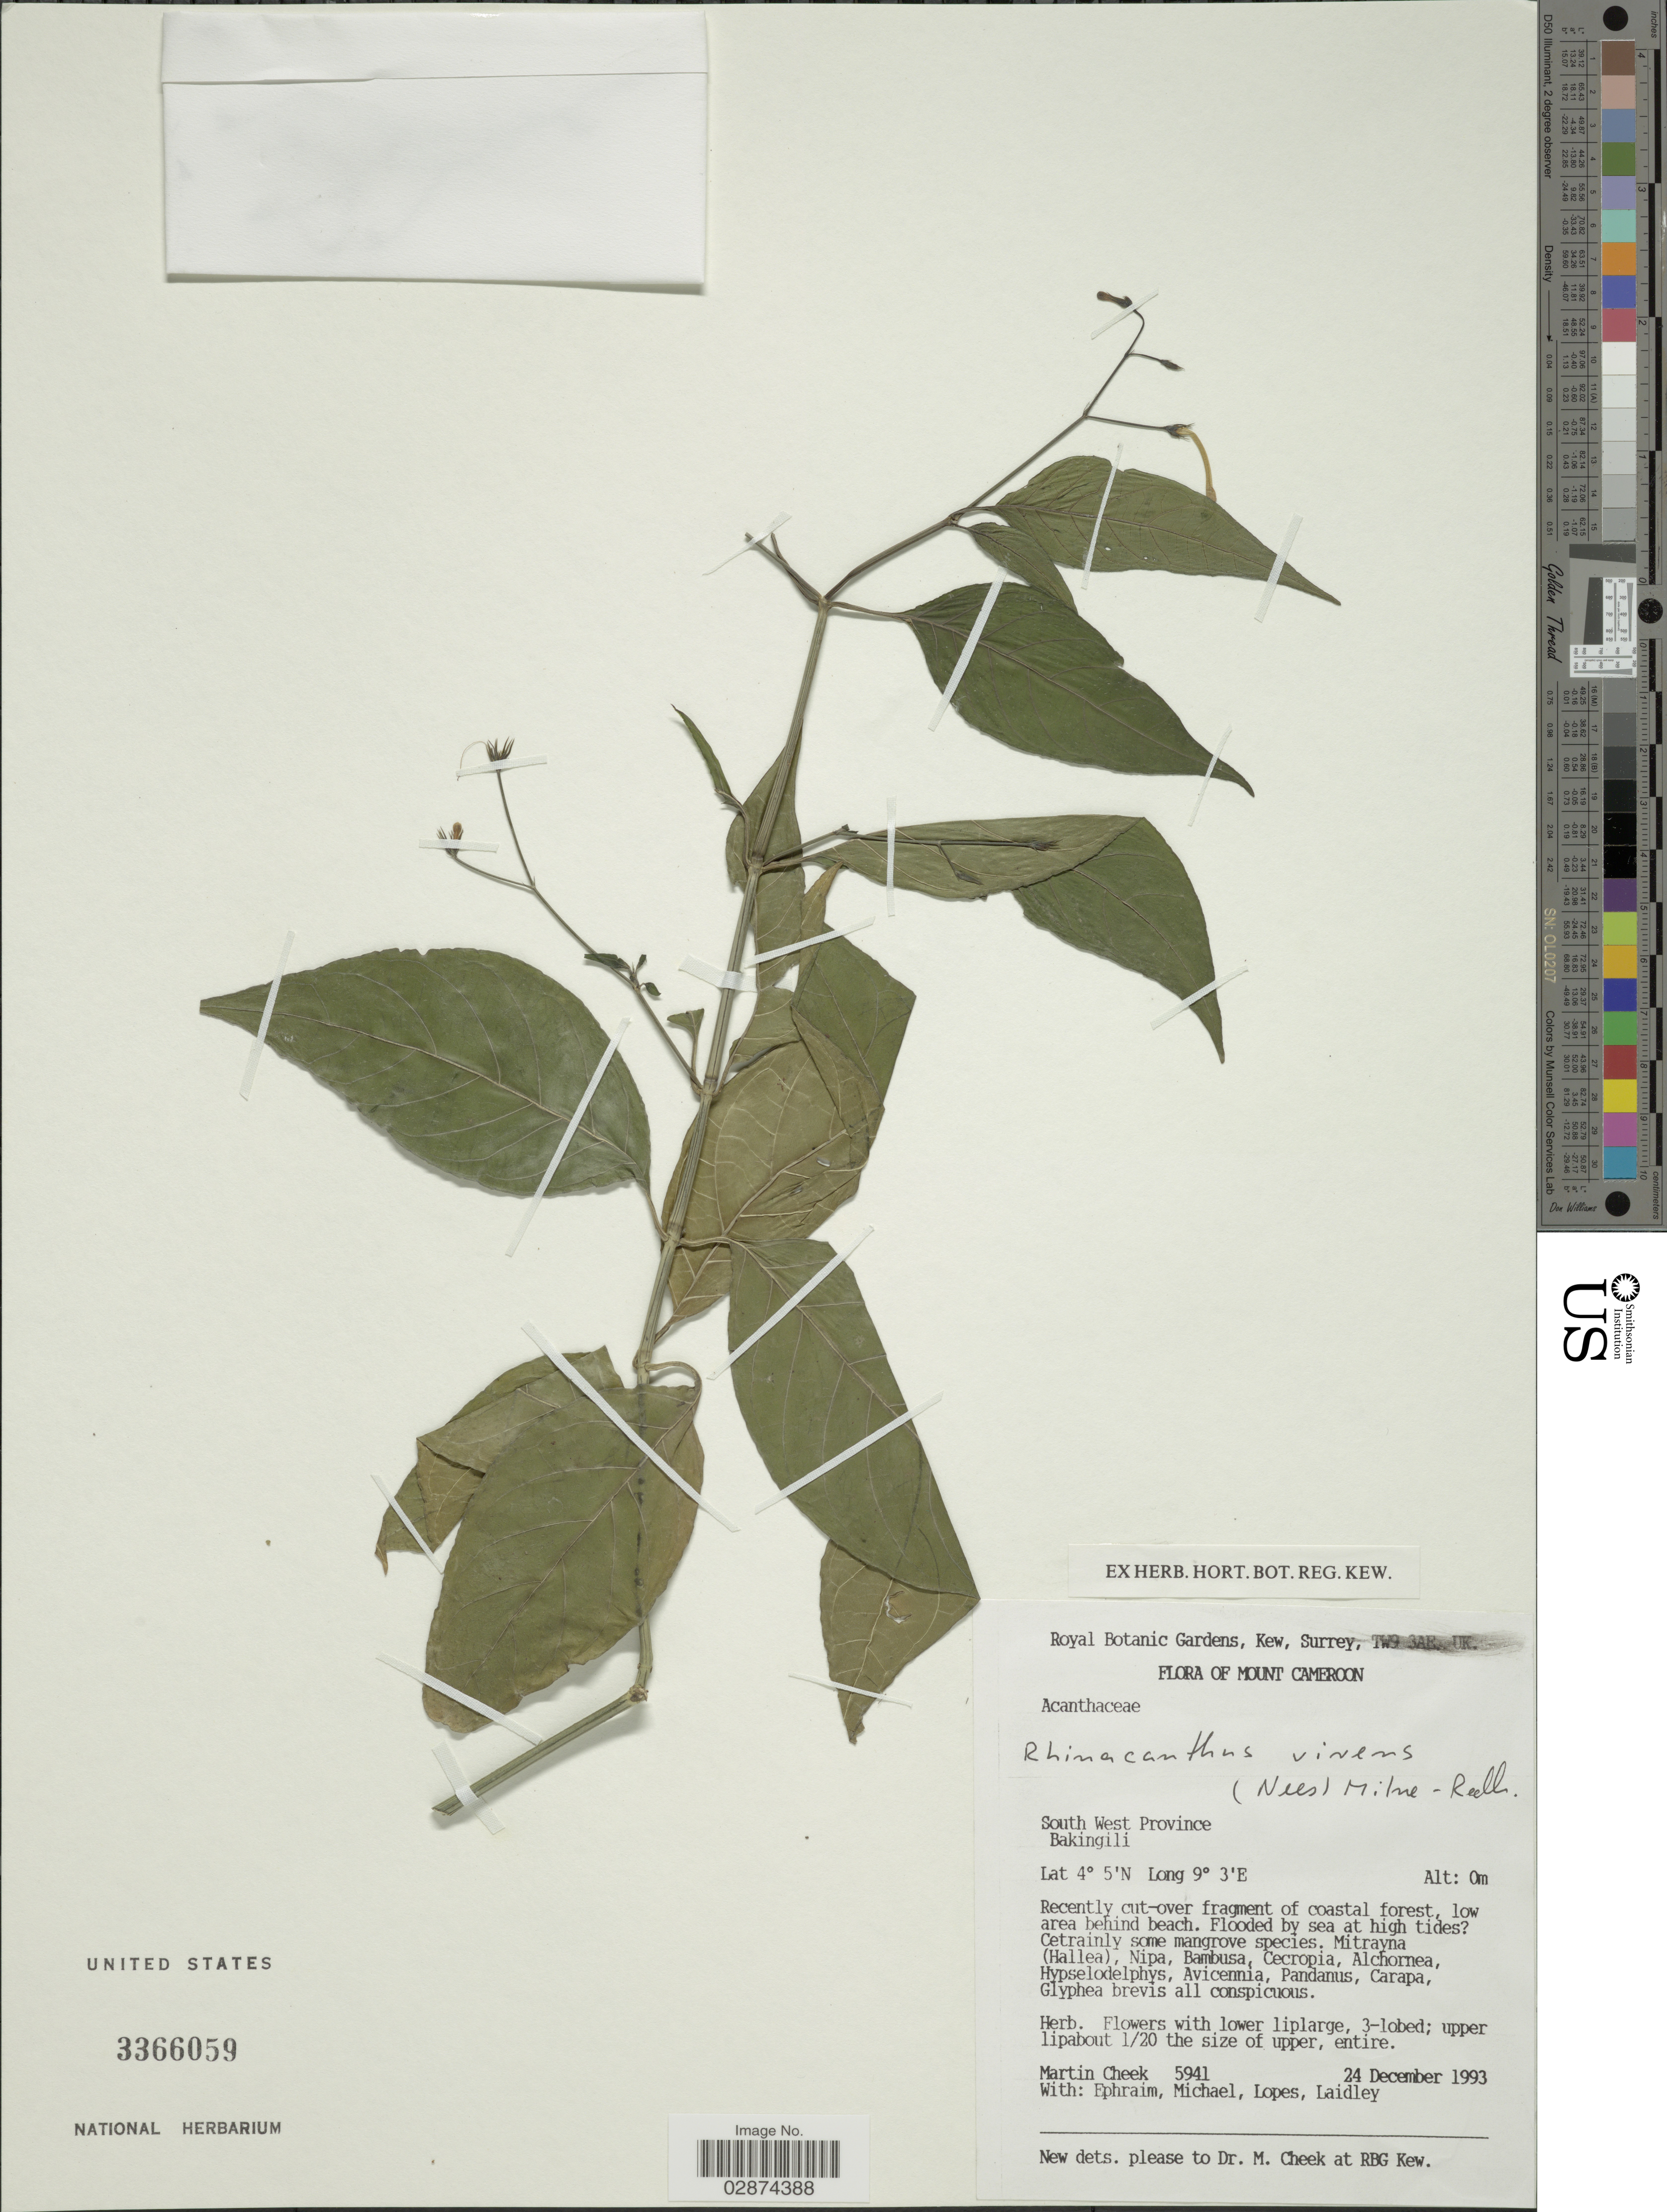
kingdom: Plantae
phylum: Tracheophyta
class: Magnoliopsida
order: Lamiales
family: Acanthaceae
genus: Rhinacanthus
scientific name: Rhinacanthus virens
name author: (Nees) Milne-Redh.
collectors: M. Cheek, -. Ephraim, Michael, -. Lopes & -. Laidley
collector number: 5941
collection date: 1993-12-24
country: Cameroon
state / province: Sud-Ouest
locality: Mount Cameroon. South West Province. Bakingili.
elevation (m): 0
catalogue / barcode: US 3366059